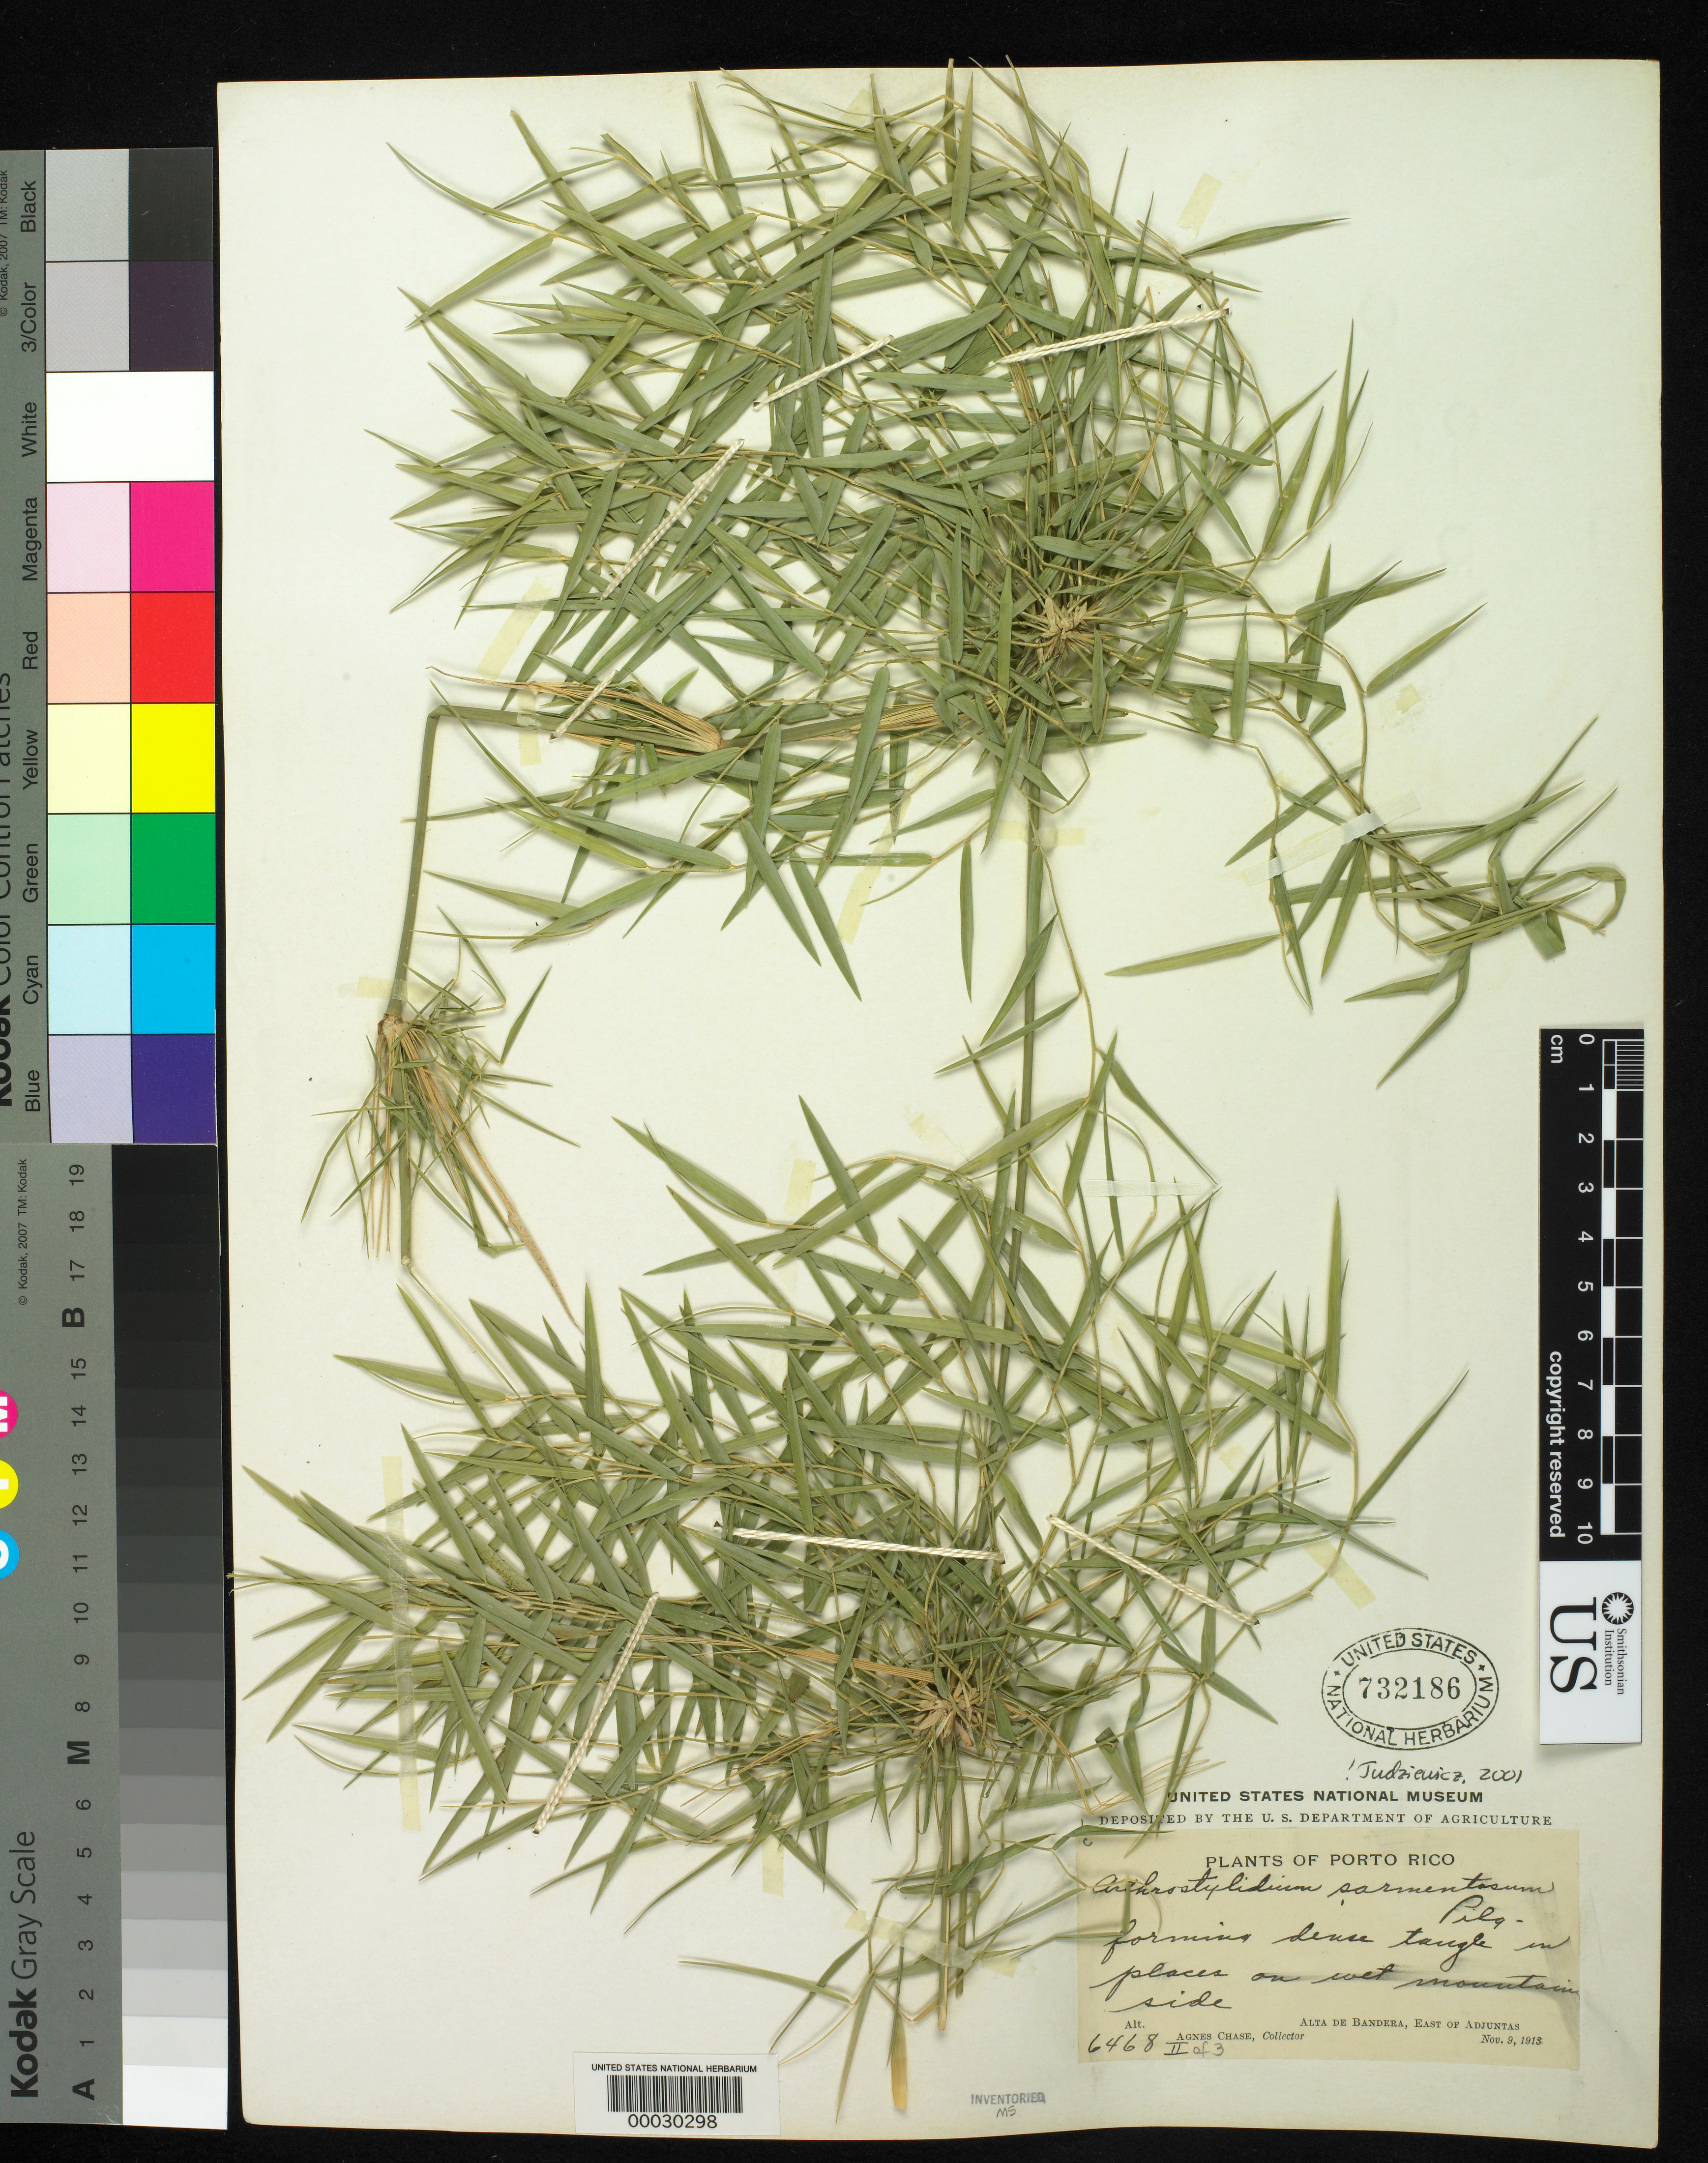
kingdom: Plantae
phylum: Tracheophyta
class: Liliopsida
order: Poales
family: Poaceae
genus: Arthrostylidium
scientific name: Arthrostylidium sarmentosum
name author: Pilg. in Urb.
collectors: A. Chase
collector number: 6468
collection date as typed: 09 Nov 1913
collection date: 1913-11-09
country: Puerto Rico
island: Greater Antilles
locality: Alto de la bandera, adjuntas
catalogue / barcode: US 732186